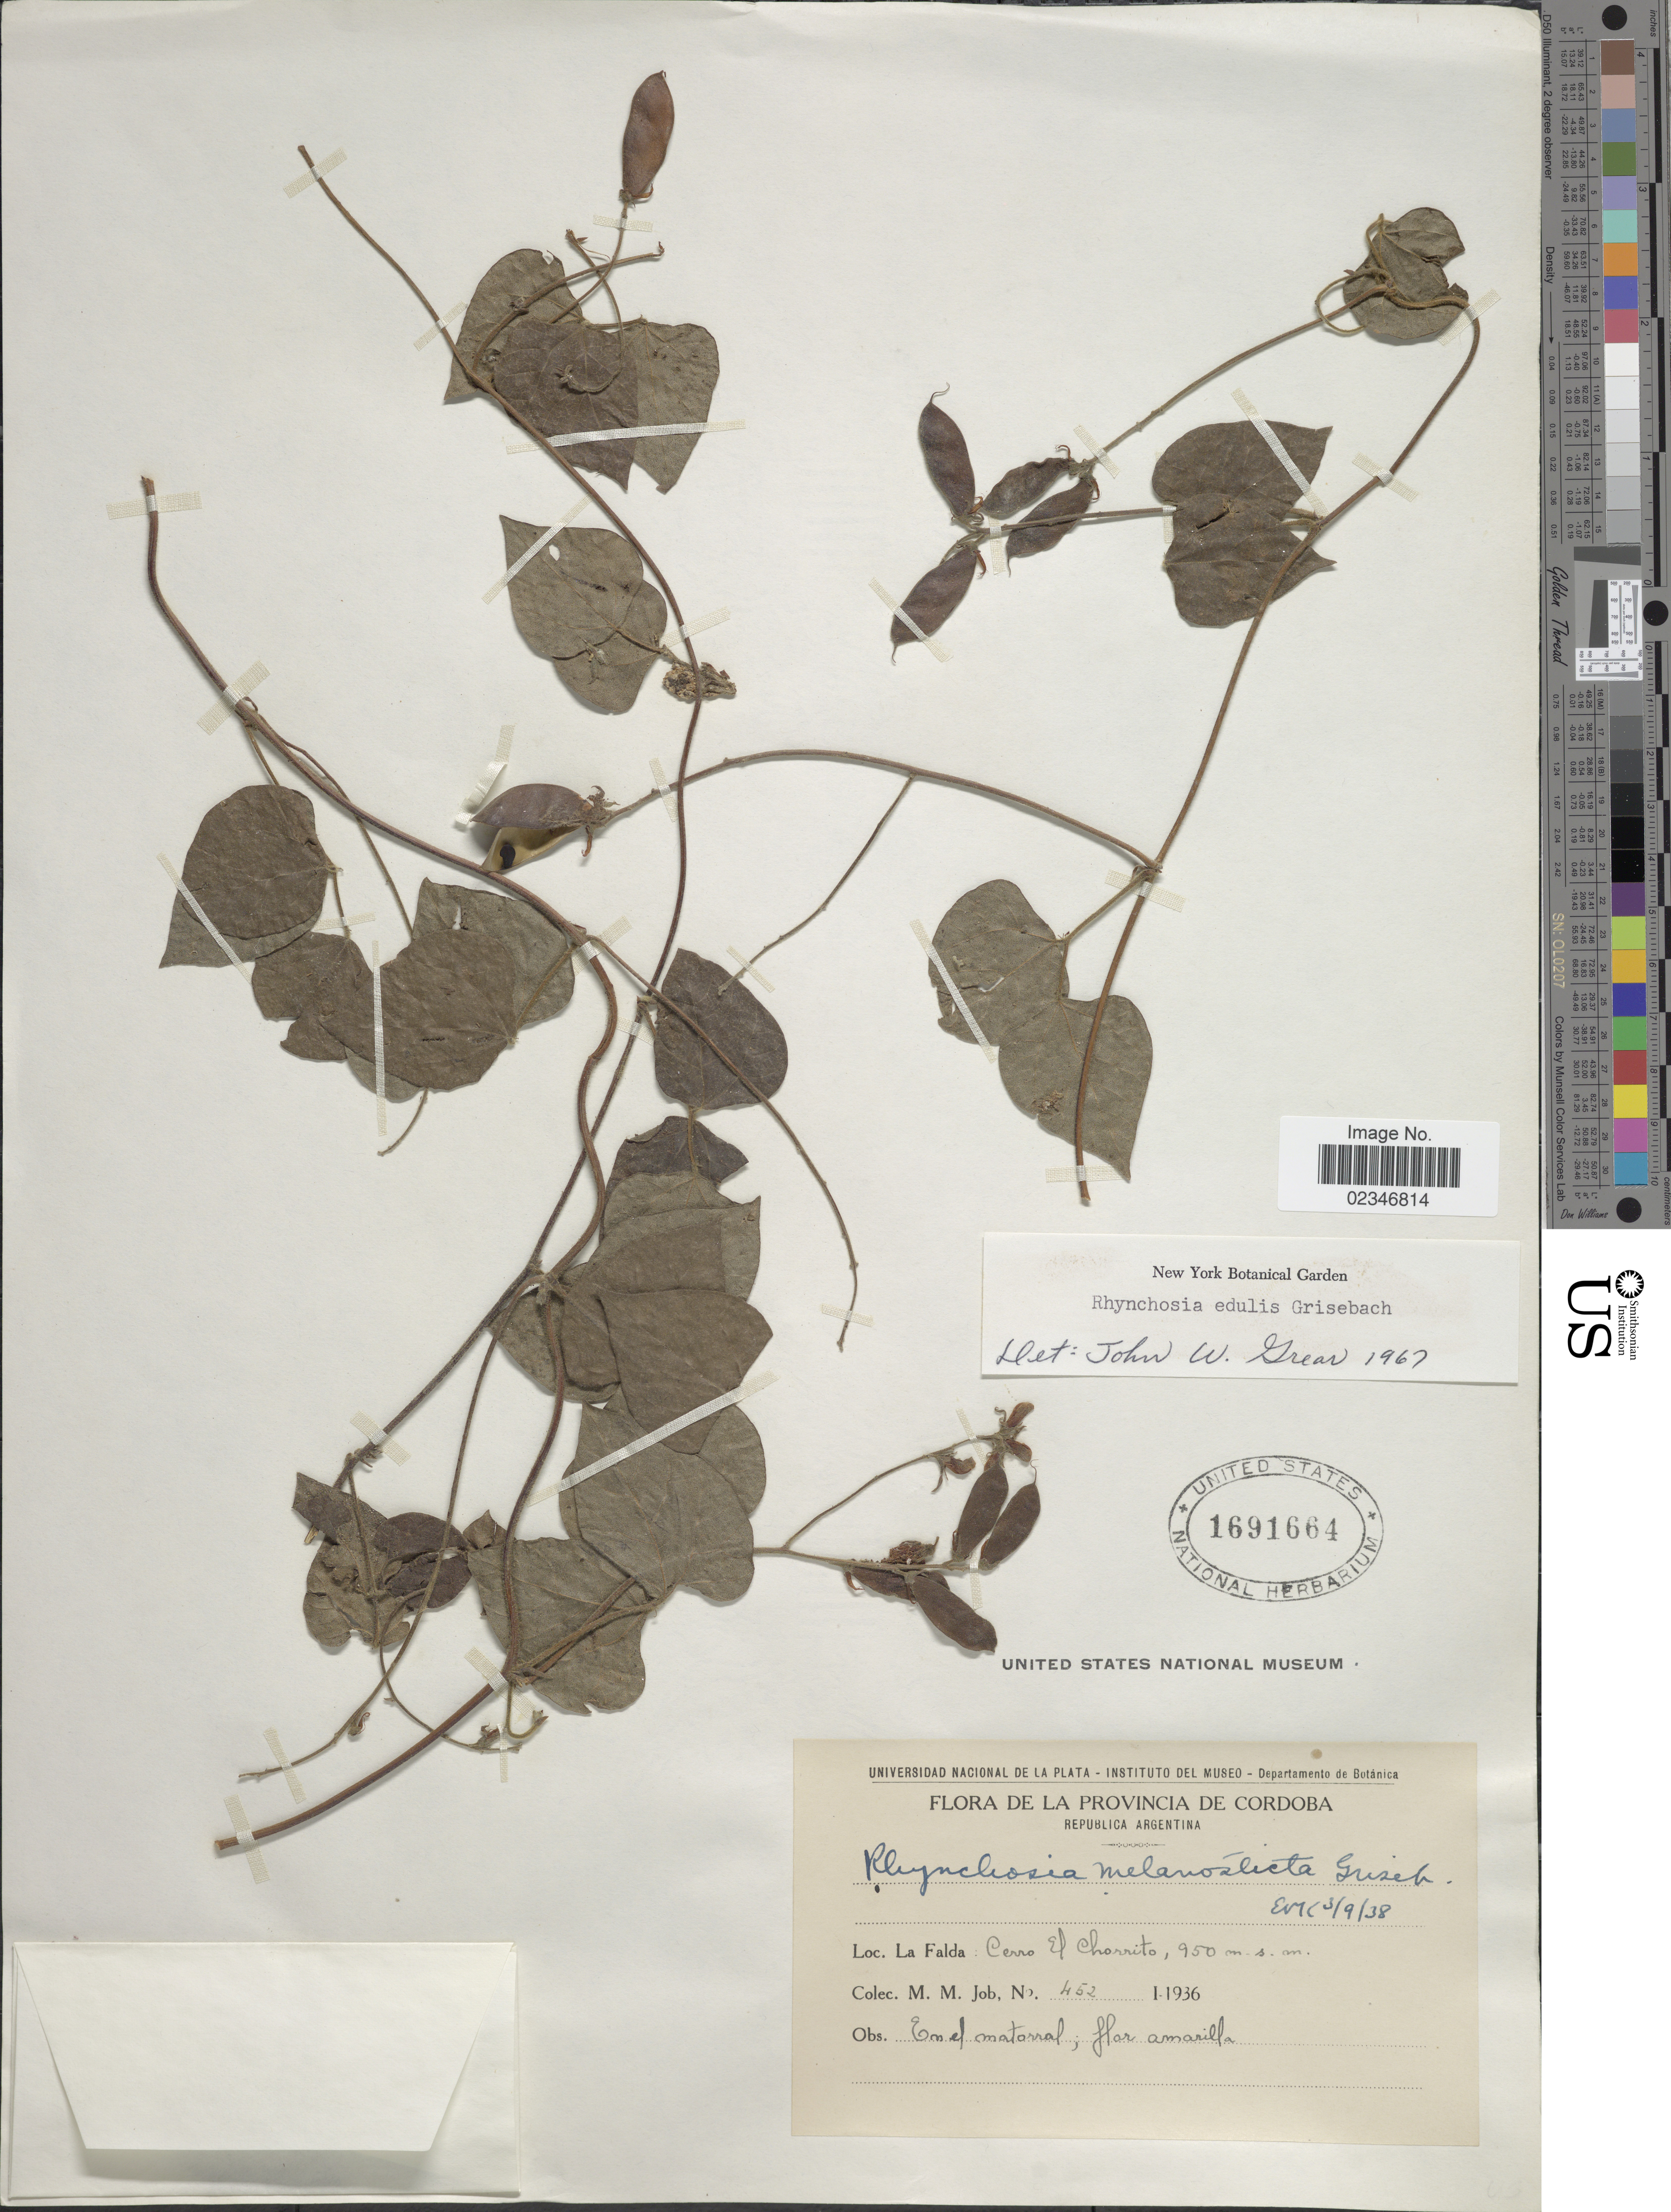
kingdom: Plantae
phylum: Tracheophyta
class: Magnoliopsida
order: Fabales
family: Fabaceae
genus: Rhynchosia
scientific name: Rhynchosia edulis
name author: Griseb.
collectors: M. Job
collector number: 452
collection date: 1936-01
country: Argentina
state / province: Cordoba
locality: De La Provincia de Cordoba, La Falda: Cerro El Chorrito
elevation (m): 950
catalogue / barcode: US 1691664